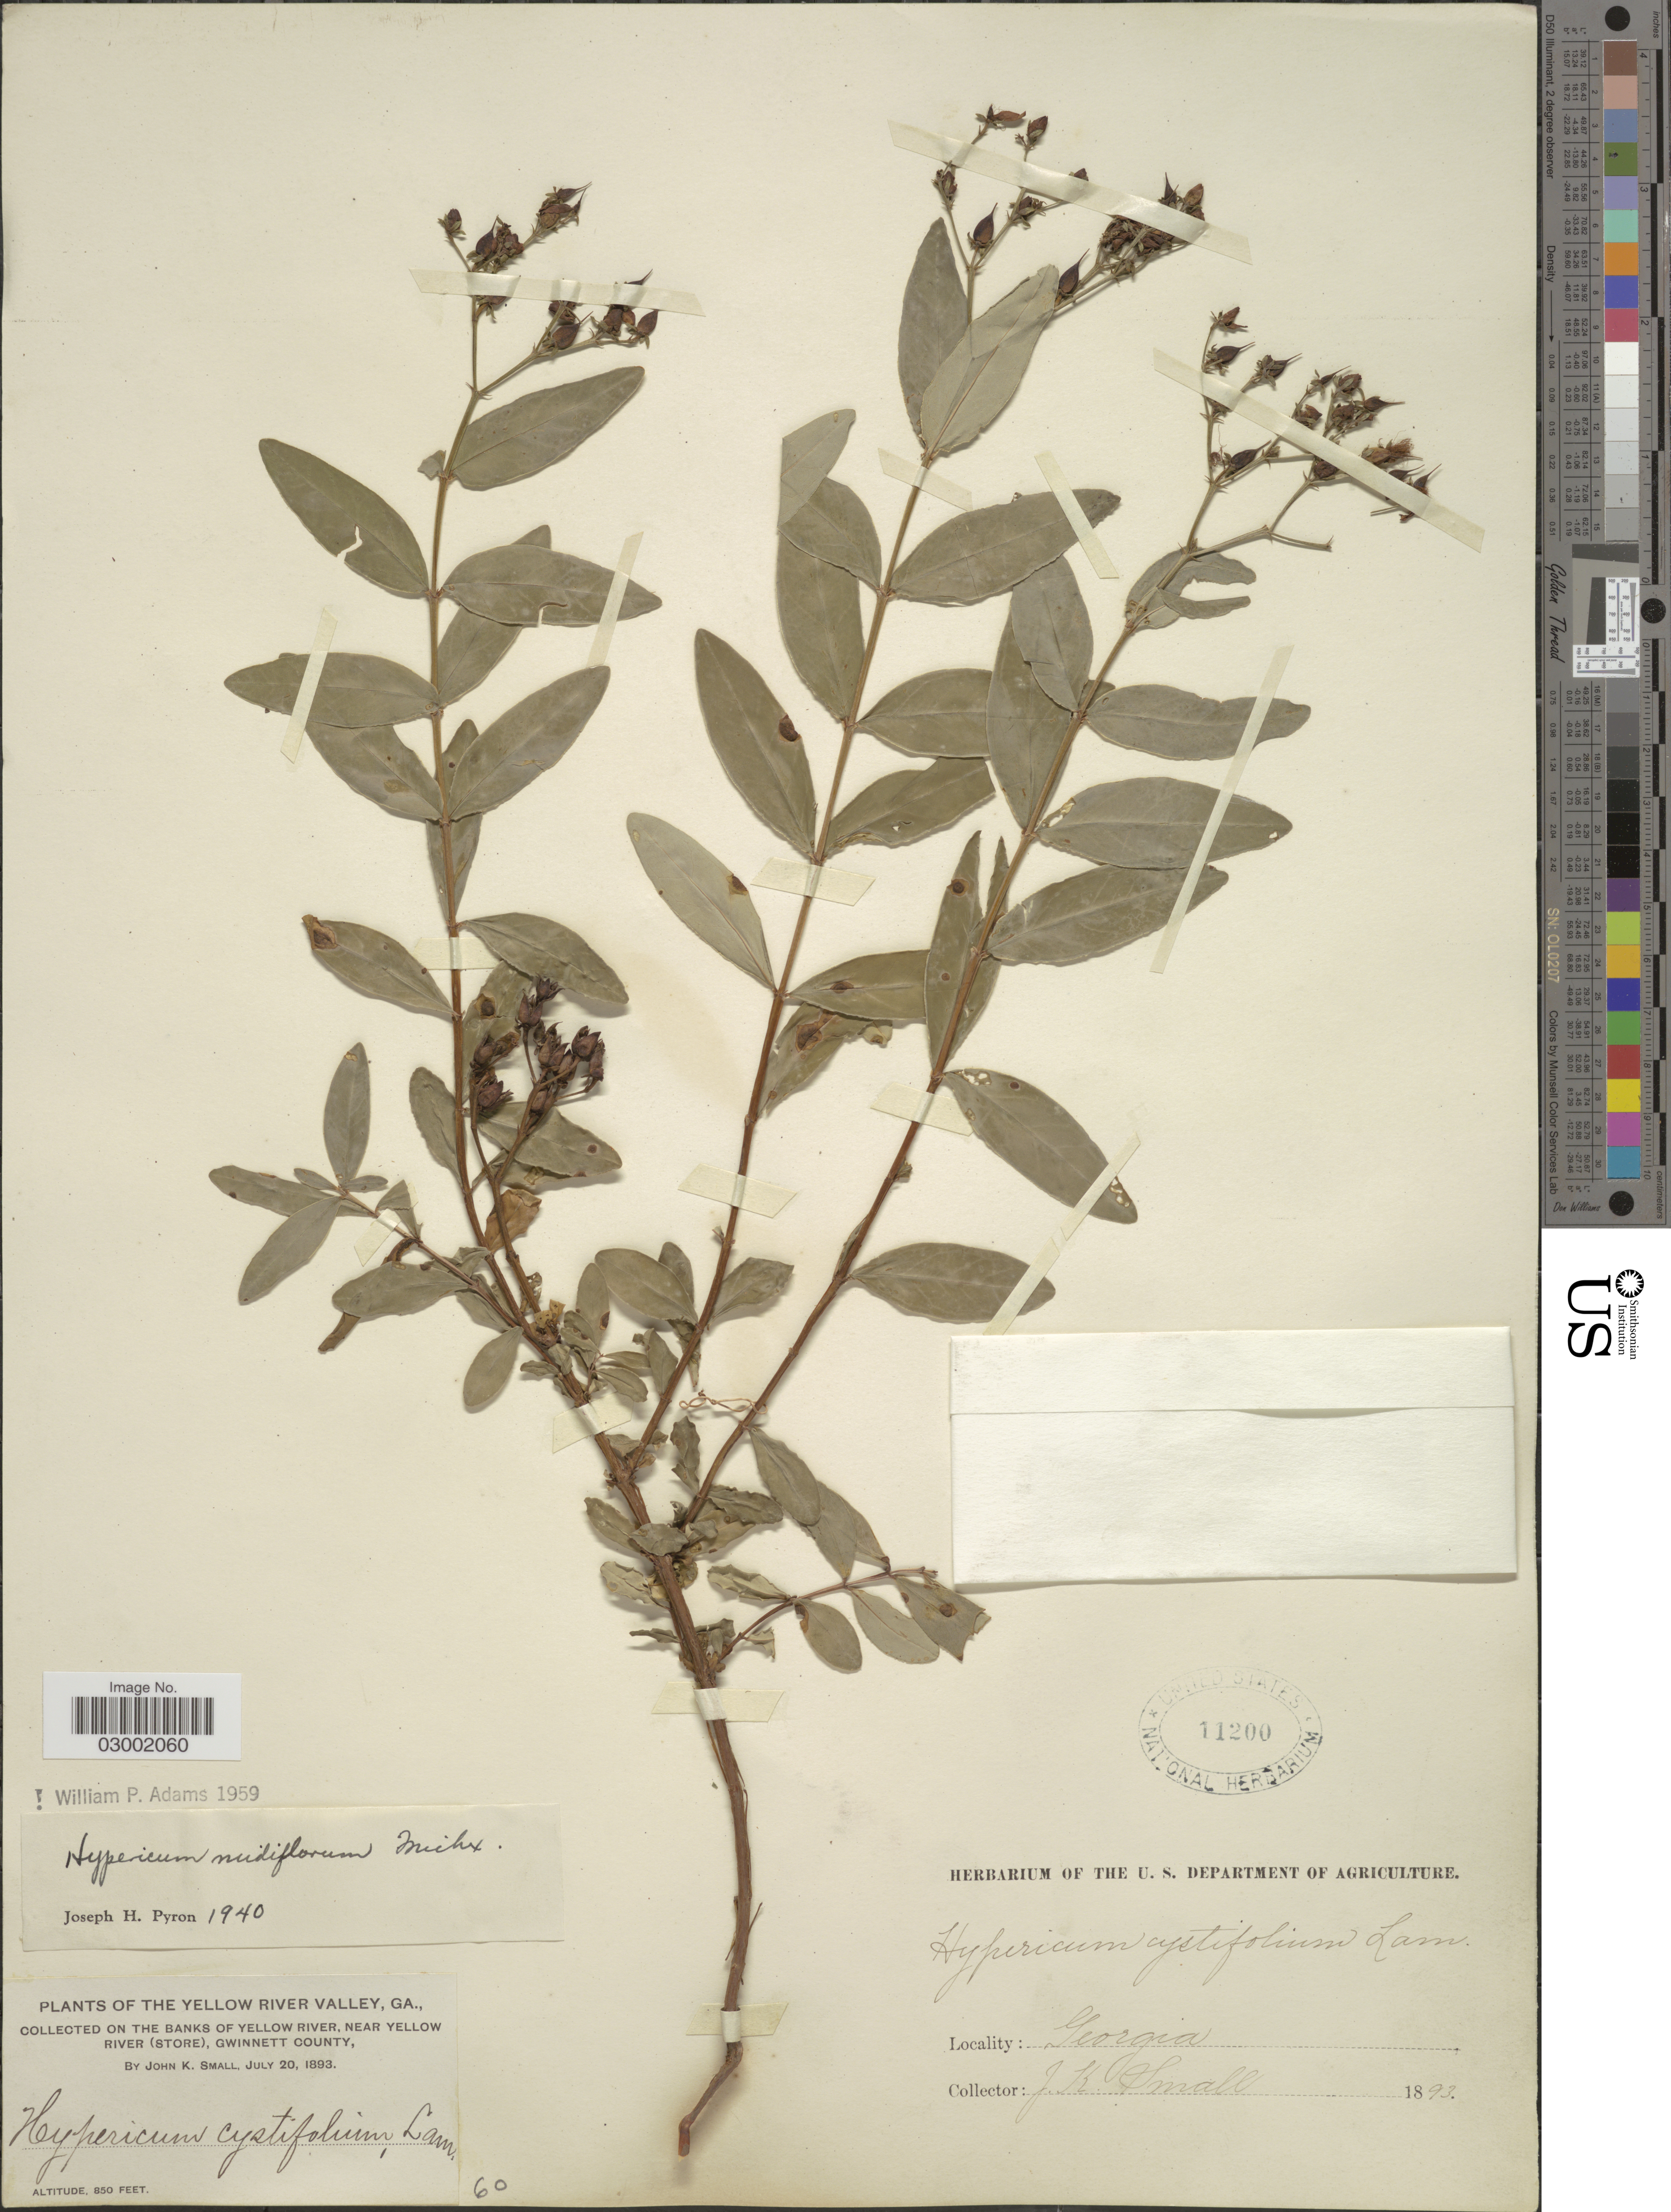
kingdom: Plantae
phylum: Tracheophyta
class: Magnoliopsida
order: Malpighiales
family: Hypericaceae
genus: Hypericum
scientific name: Hypericum nudiflorum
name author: Michx. ex Willd.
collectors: J. K. Small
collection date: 1893-07-20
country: United States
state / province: Georgia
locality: Yellow River Valley, Ga. On the Banks of Yellow River, near Yellow River (Store), Gwinnett County.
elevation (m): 259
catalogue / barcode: US 11200